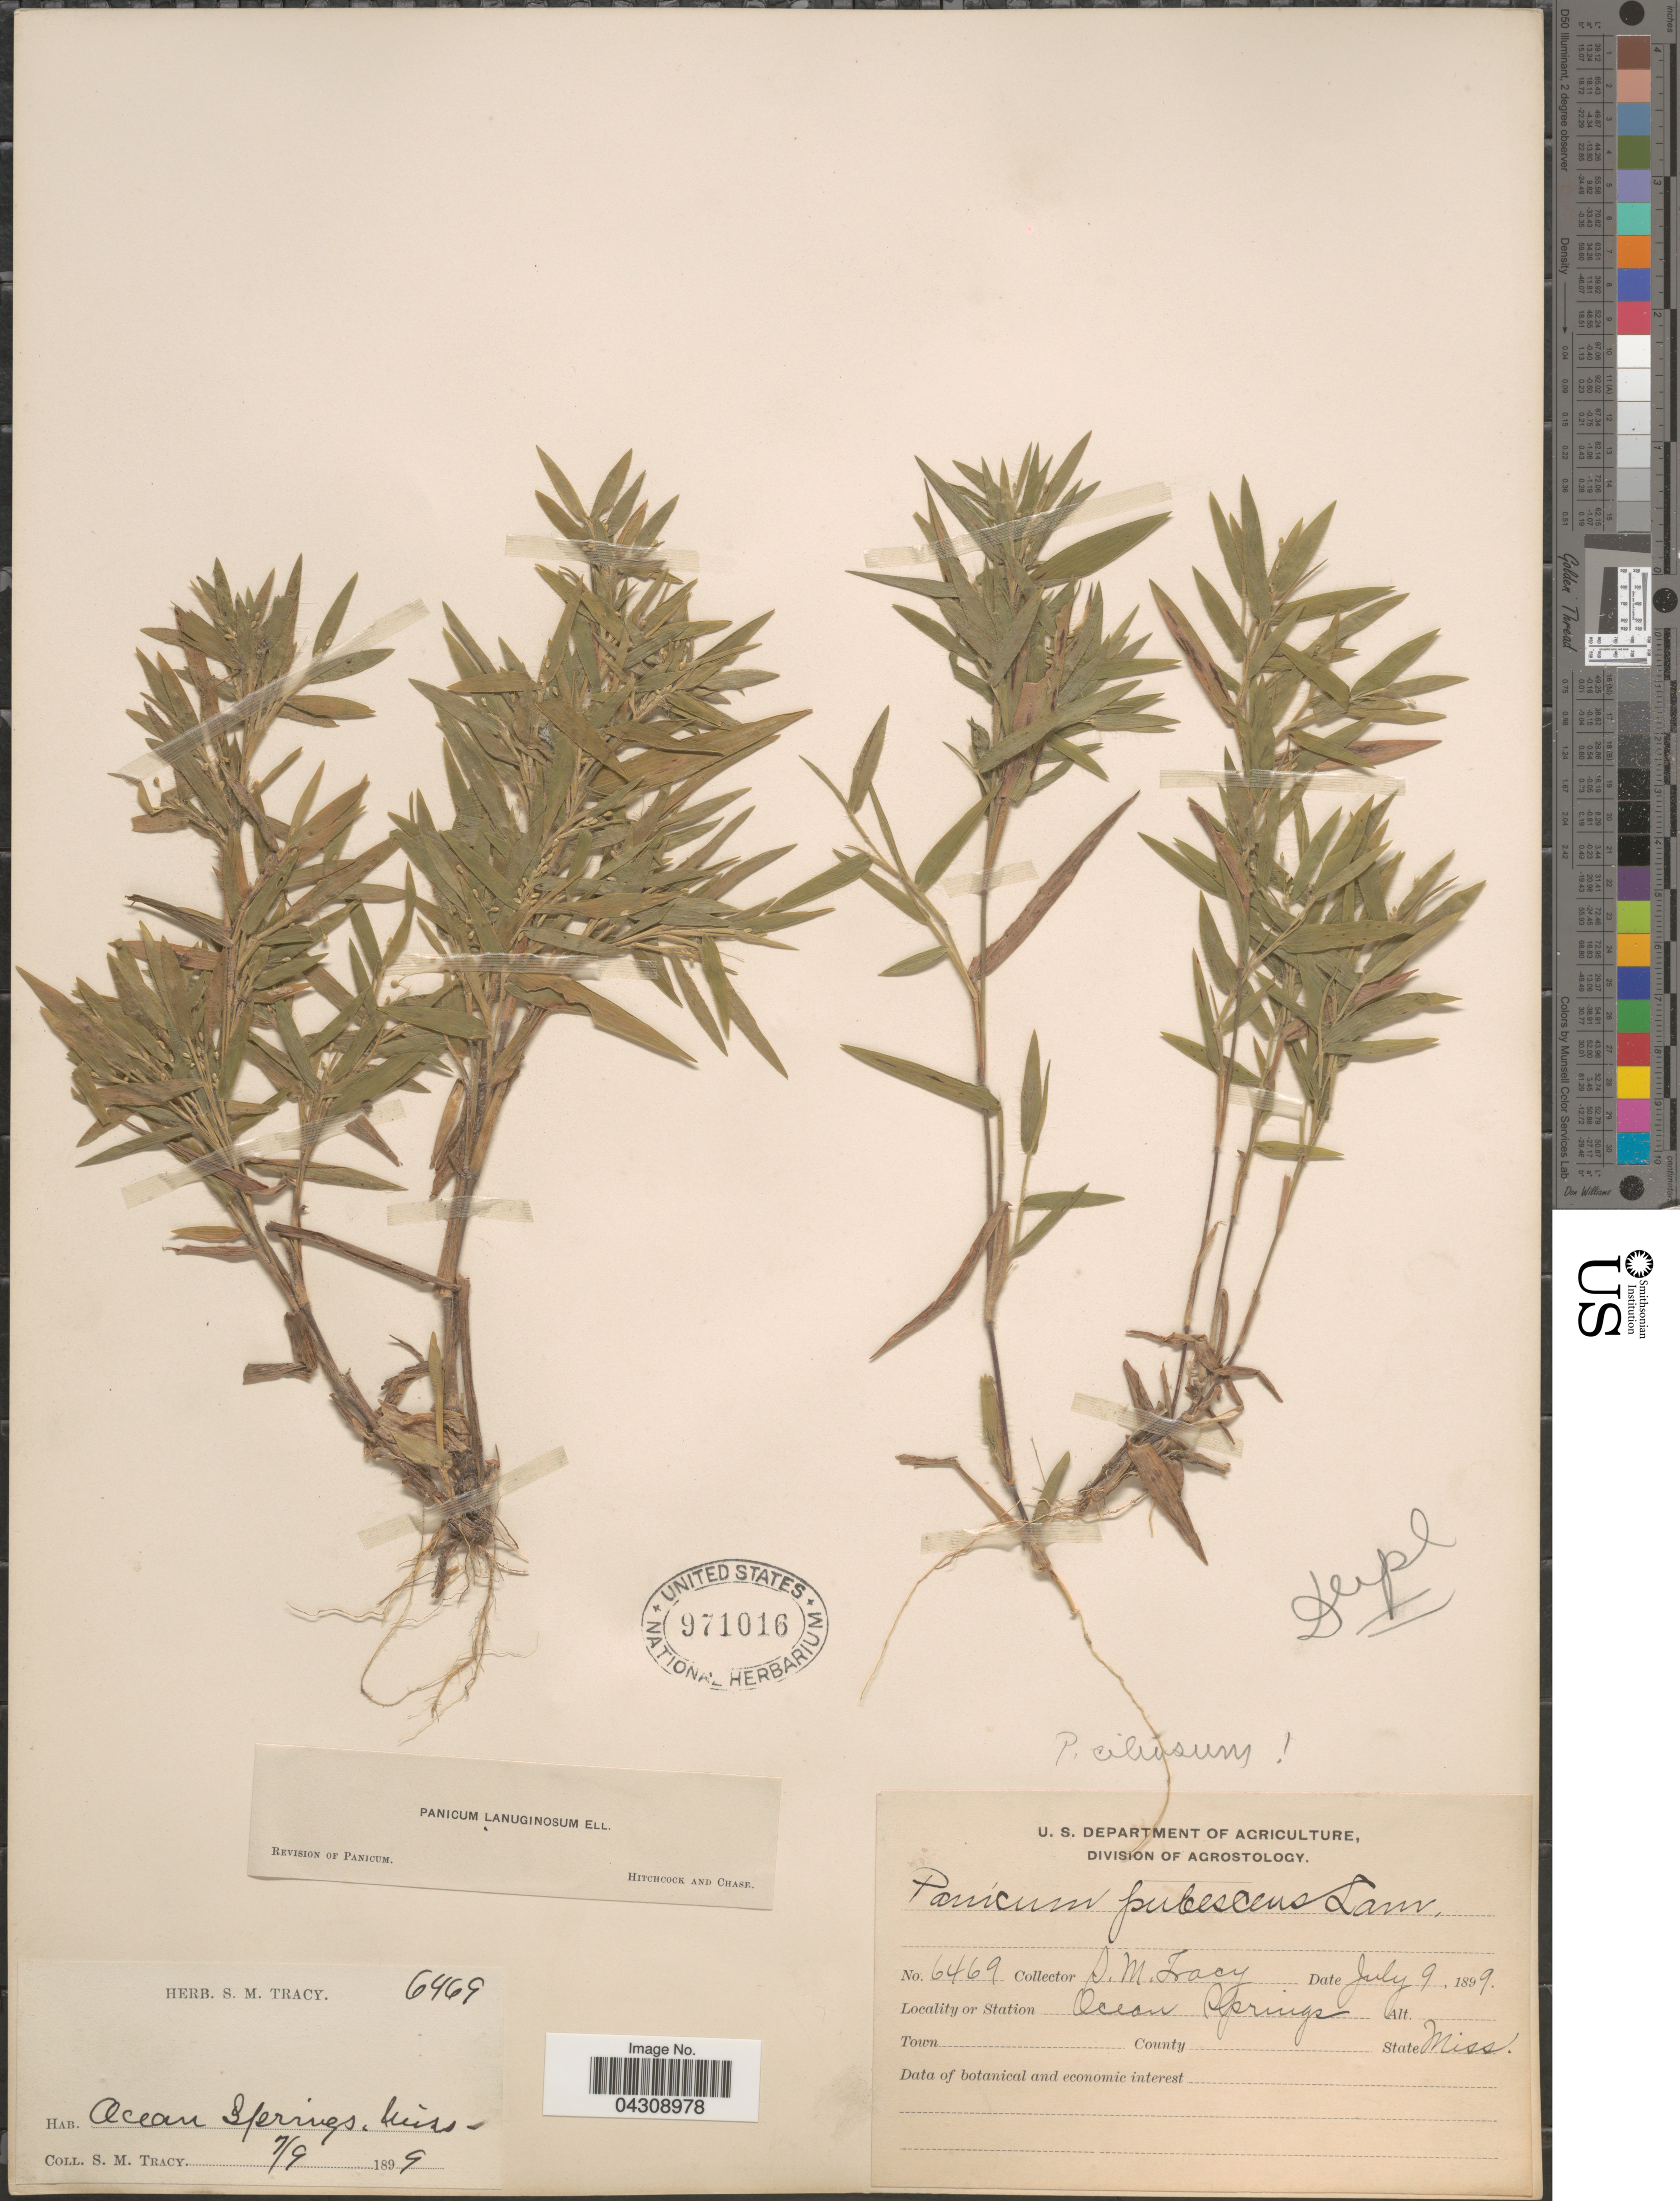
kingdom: Plantae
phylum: Tracheophyta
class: Liliopsida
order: Poales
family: Poaceae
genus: Dichanthelium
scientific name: Dichanthelium acuminatum var. acuminatum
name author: (Sw.) Gould & C.A. Clark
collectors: S. M. Tracy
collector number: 6469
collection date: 1899-07-09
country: United States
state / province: Mississippi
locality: Ocean Springs.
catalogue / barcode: US 971016